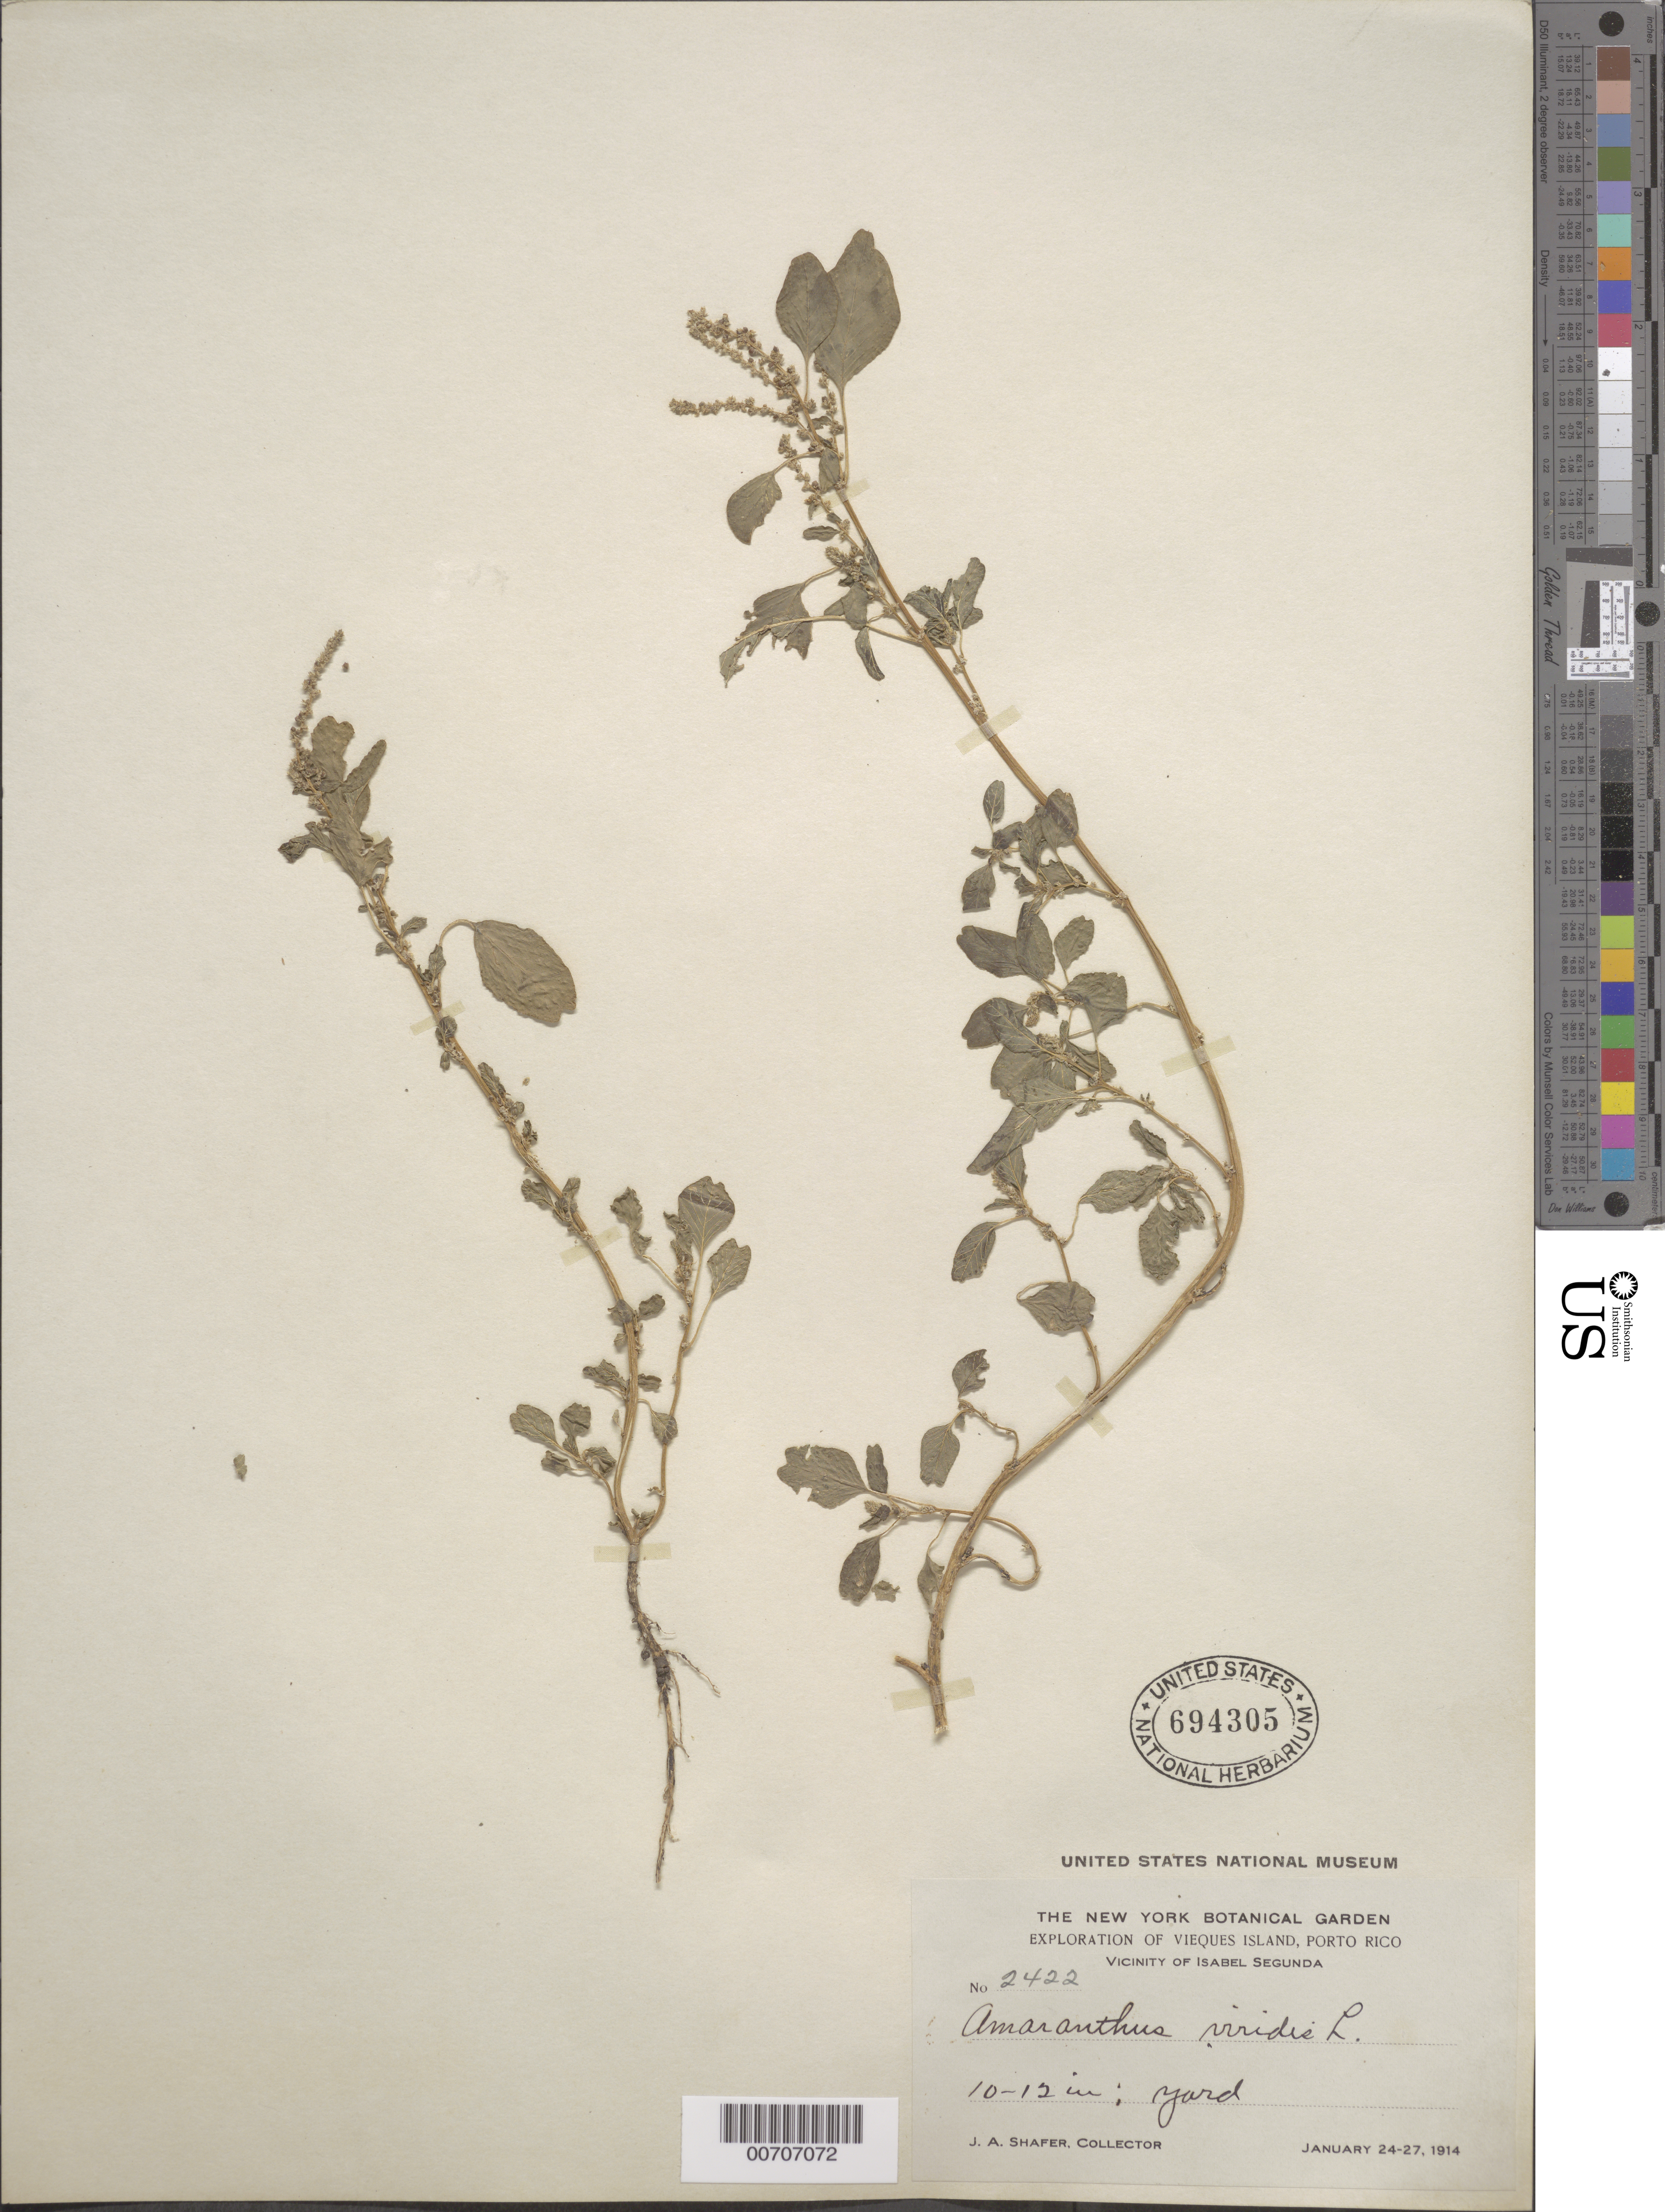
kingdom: Plantae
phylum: Tracheophyta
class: Magnoliopsida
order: Caryophyllales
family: Amaranthaceae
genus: Amaranthus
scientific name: Amaranthus viridis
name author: L.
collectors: J. A. Shafer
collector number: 2422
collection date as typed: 24 Jan 1914 to 27 Jan 1914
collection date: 1914-01-24/1914-01-27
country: Puerto Rico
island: Vieques Island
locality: Isabel Segunda, vic of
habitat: Yard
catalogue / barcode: US 694305